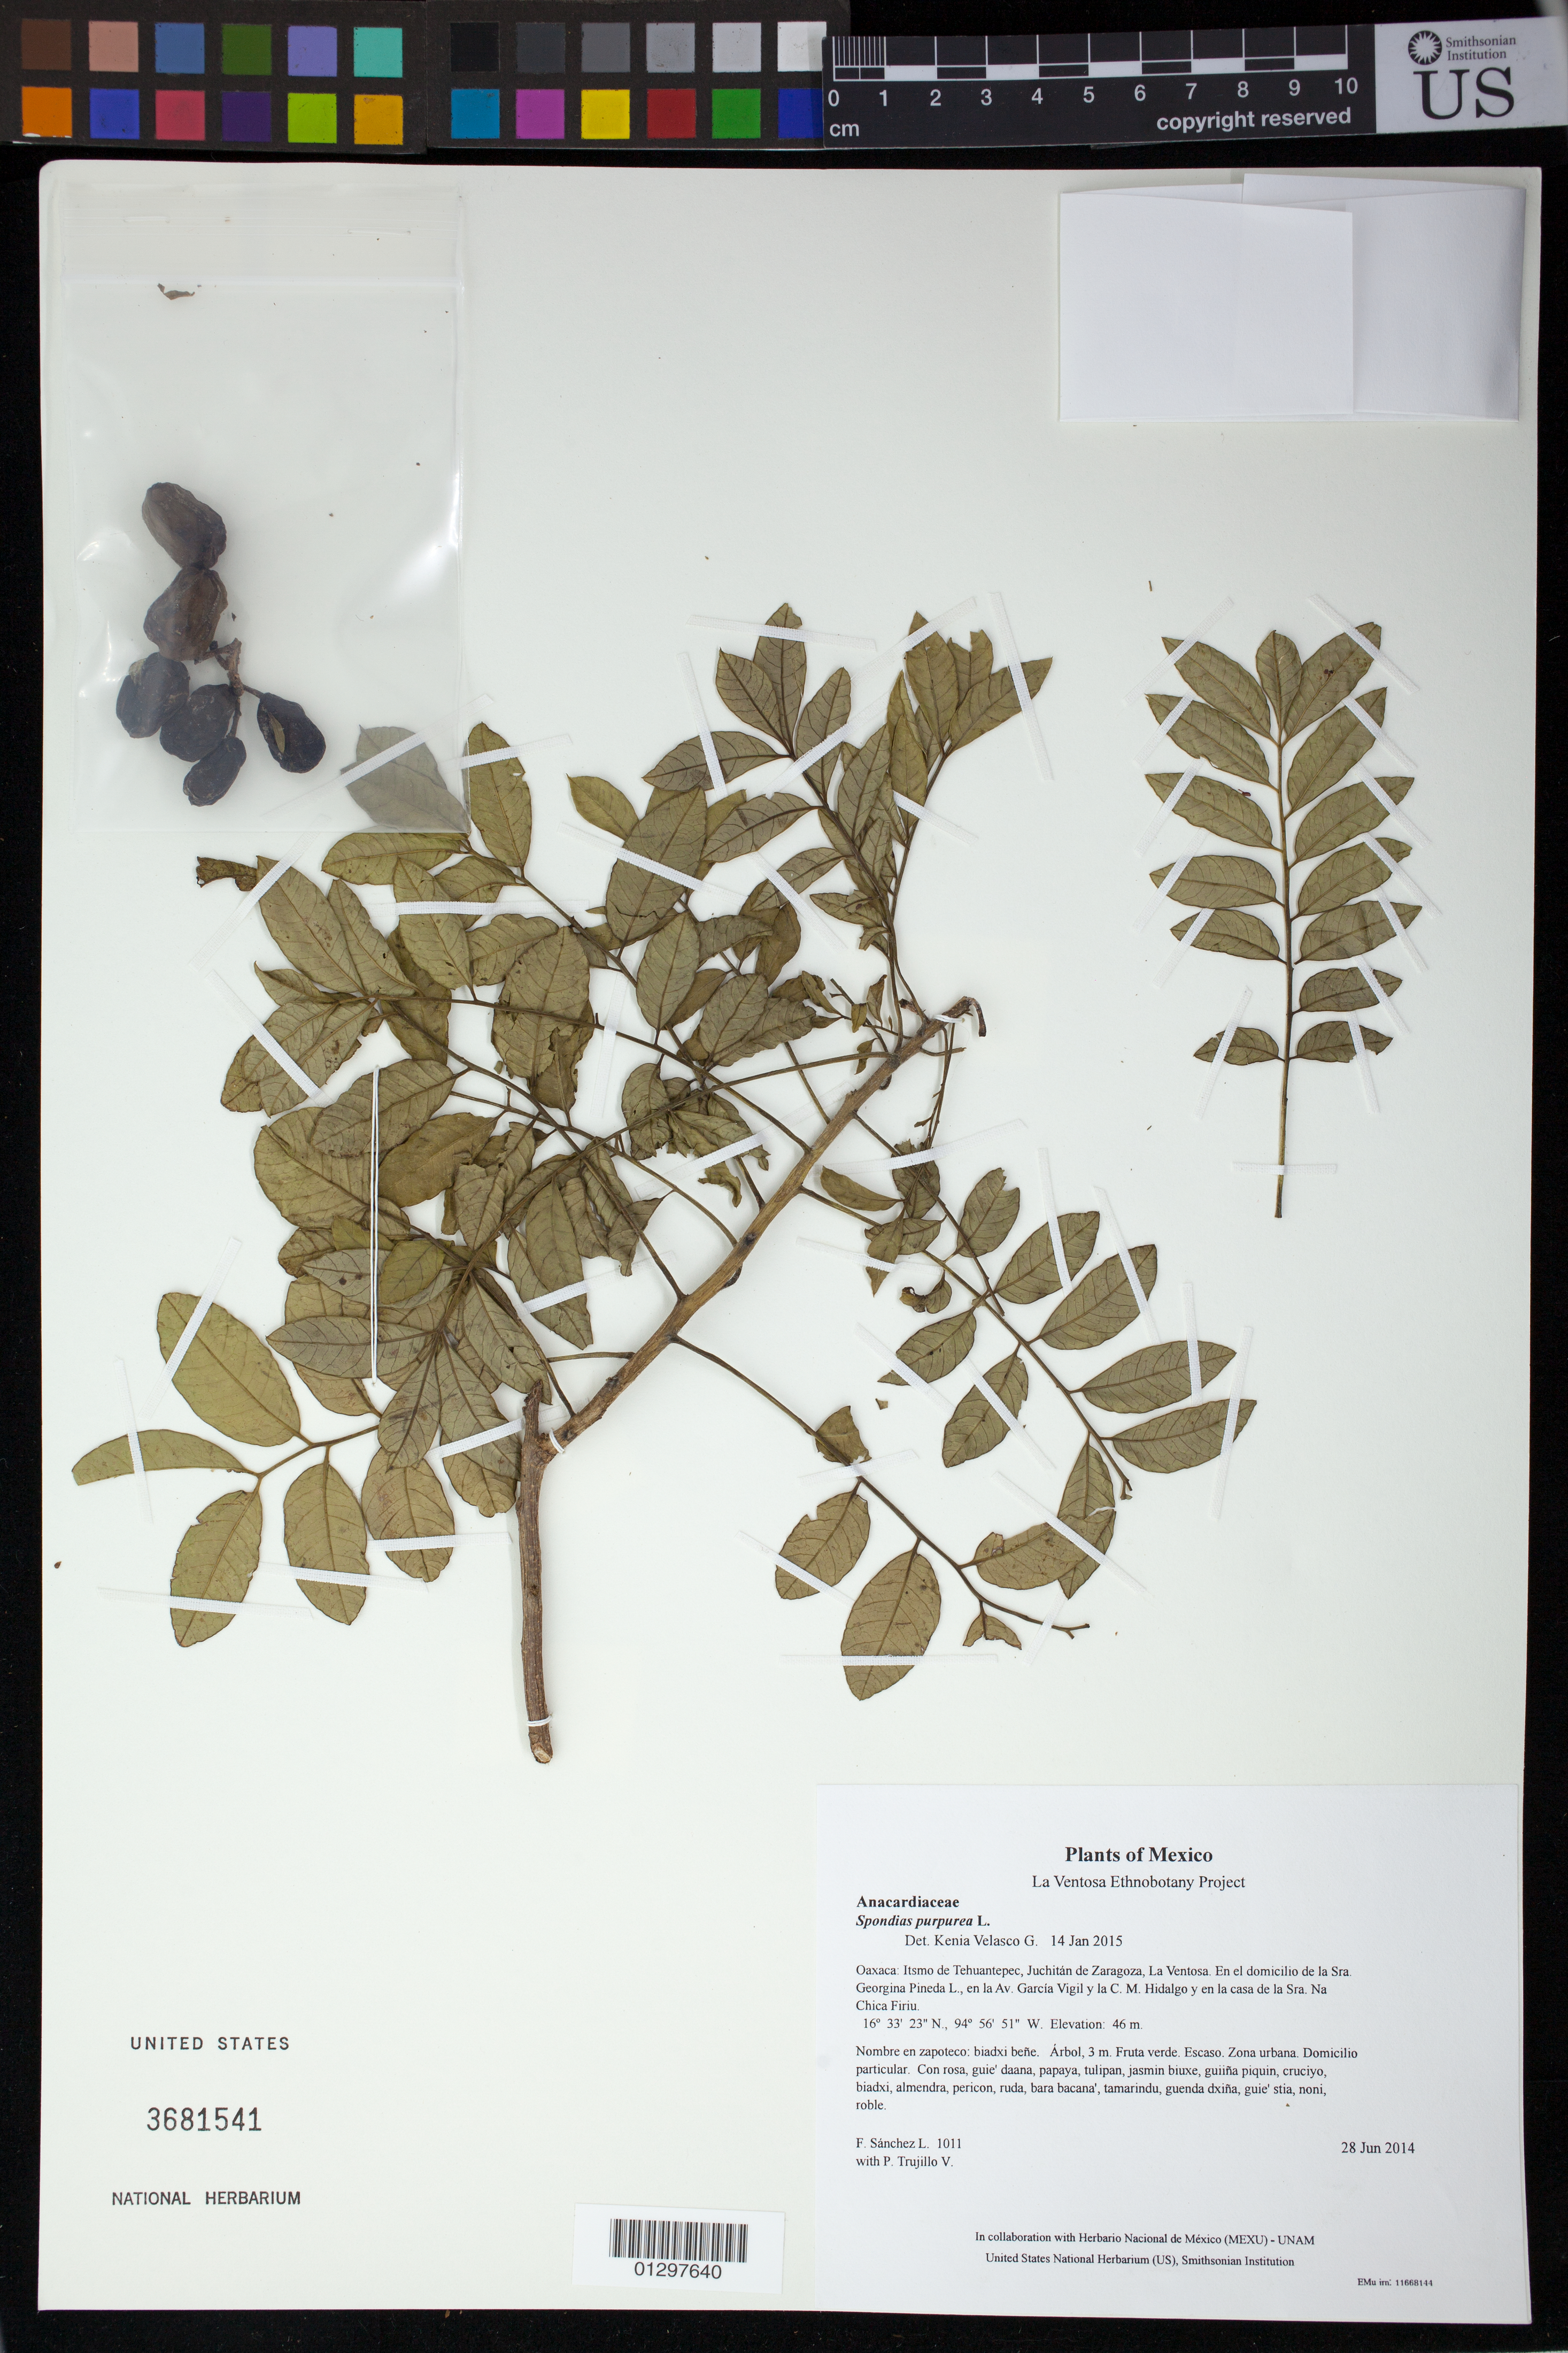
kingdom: Plantae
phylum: Tracheophyta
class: Magnoliopsida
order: Sapindales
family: Anacardiaceae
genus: Spondias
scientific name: Spondias purpurea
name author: L.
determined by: Mitchell, John D.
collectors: F. Sánchez L. & P. Trujillo V.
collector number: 1011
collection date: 2014-06-28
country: Mexico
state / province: Oaxaca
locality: Itsmo de Tehuantepec, Juchitán de Zaragoza, La Ventosa. En el domicilio de la Sra. Georgina Pineda L., en la Av. García Vigil y la C. M. Hidalgo y en la casa de la Sra. Na Chica Firiu.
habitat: Zona urbana. Domicilio particular.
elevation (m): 46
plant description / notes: JEBOT, MEXU, US; Yaga. 3 m. Cuaananaxhi naga'. Huaxie'.; ciruelo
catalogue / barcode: US 3681541